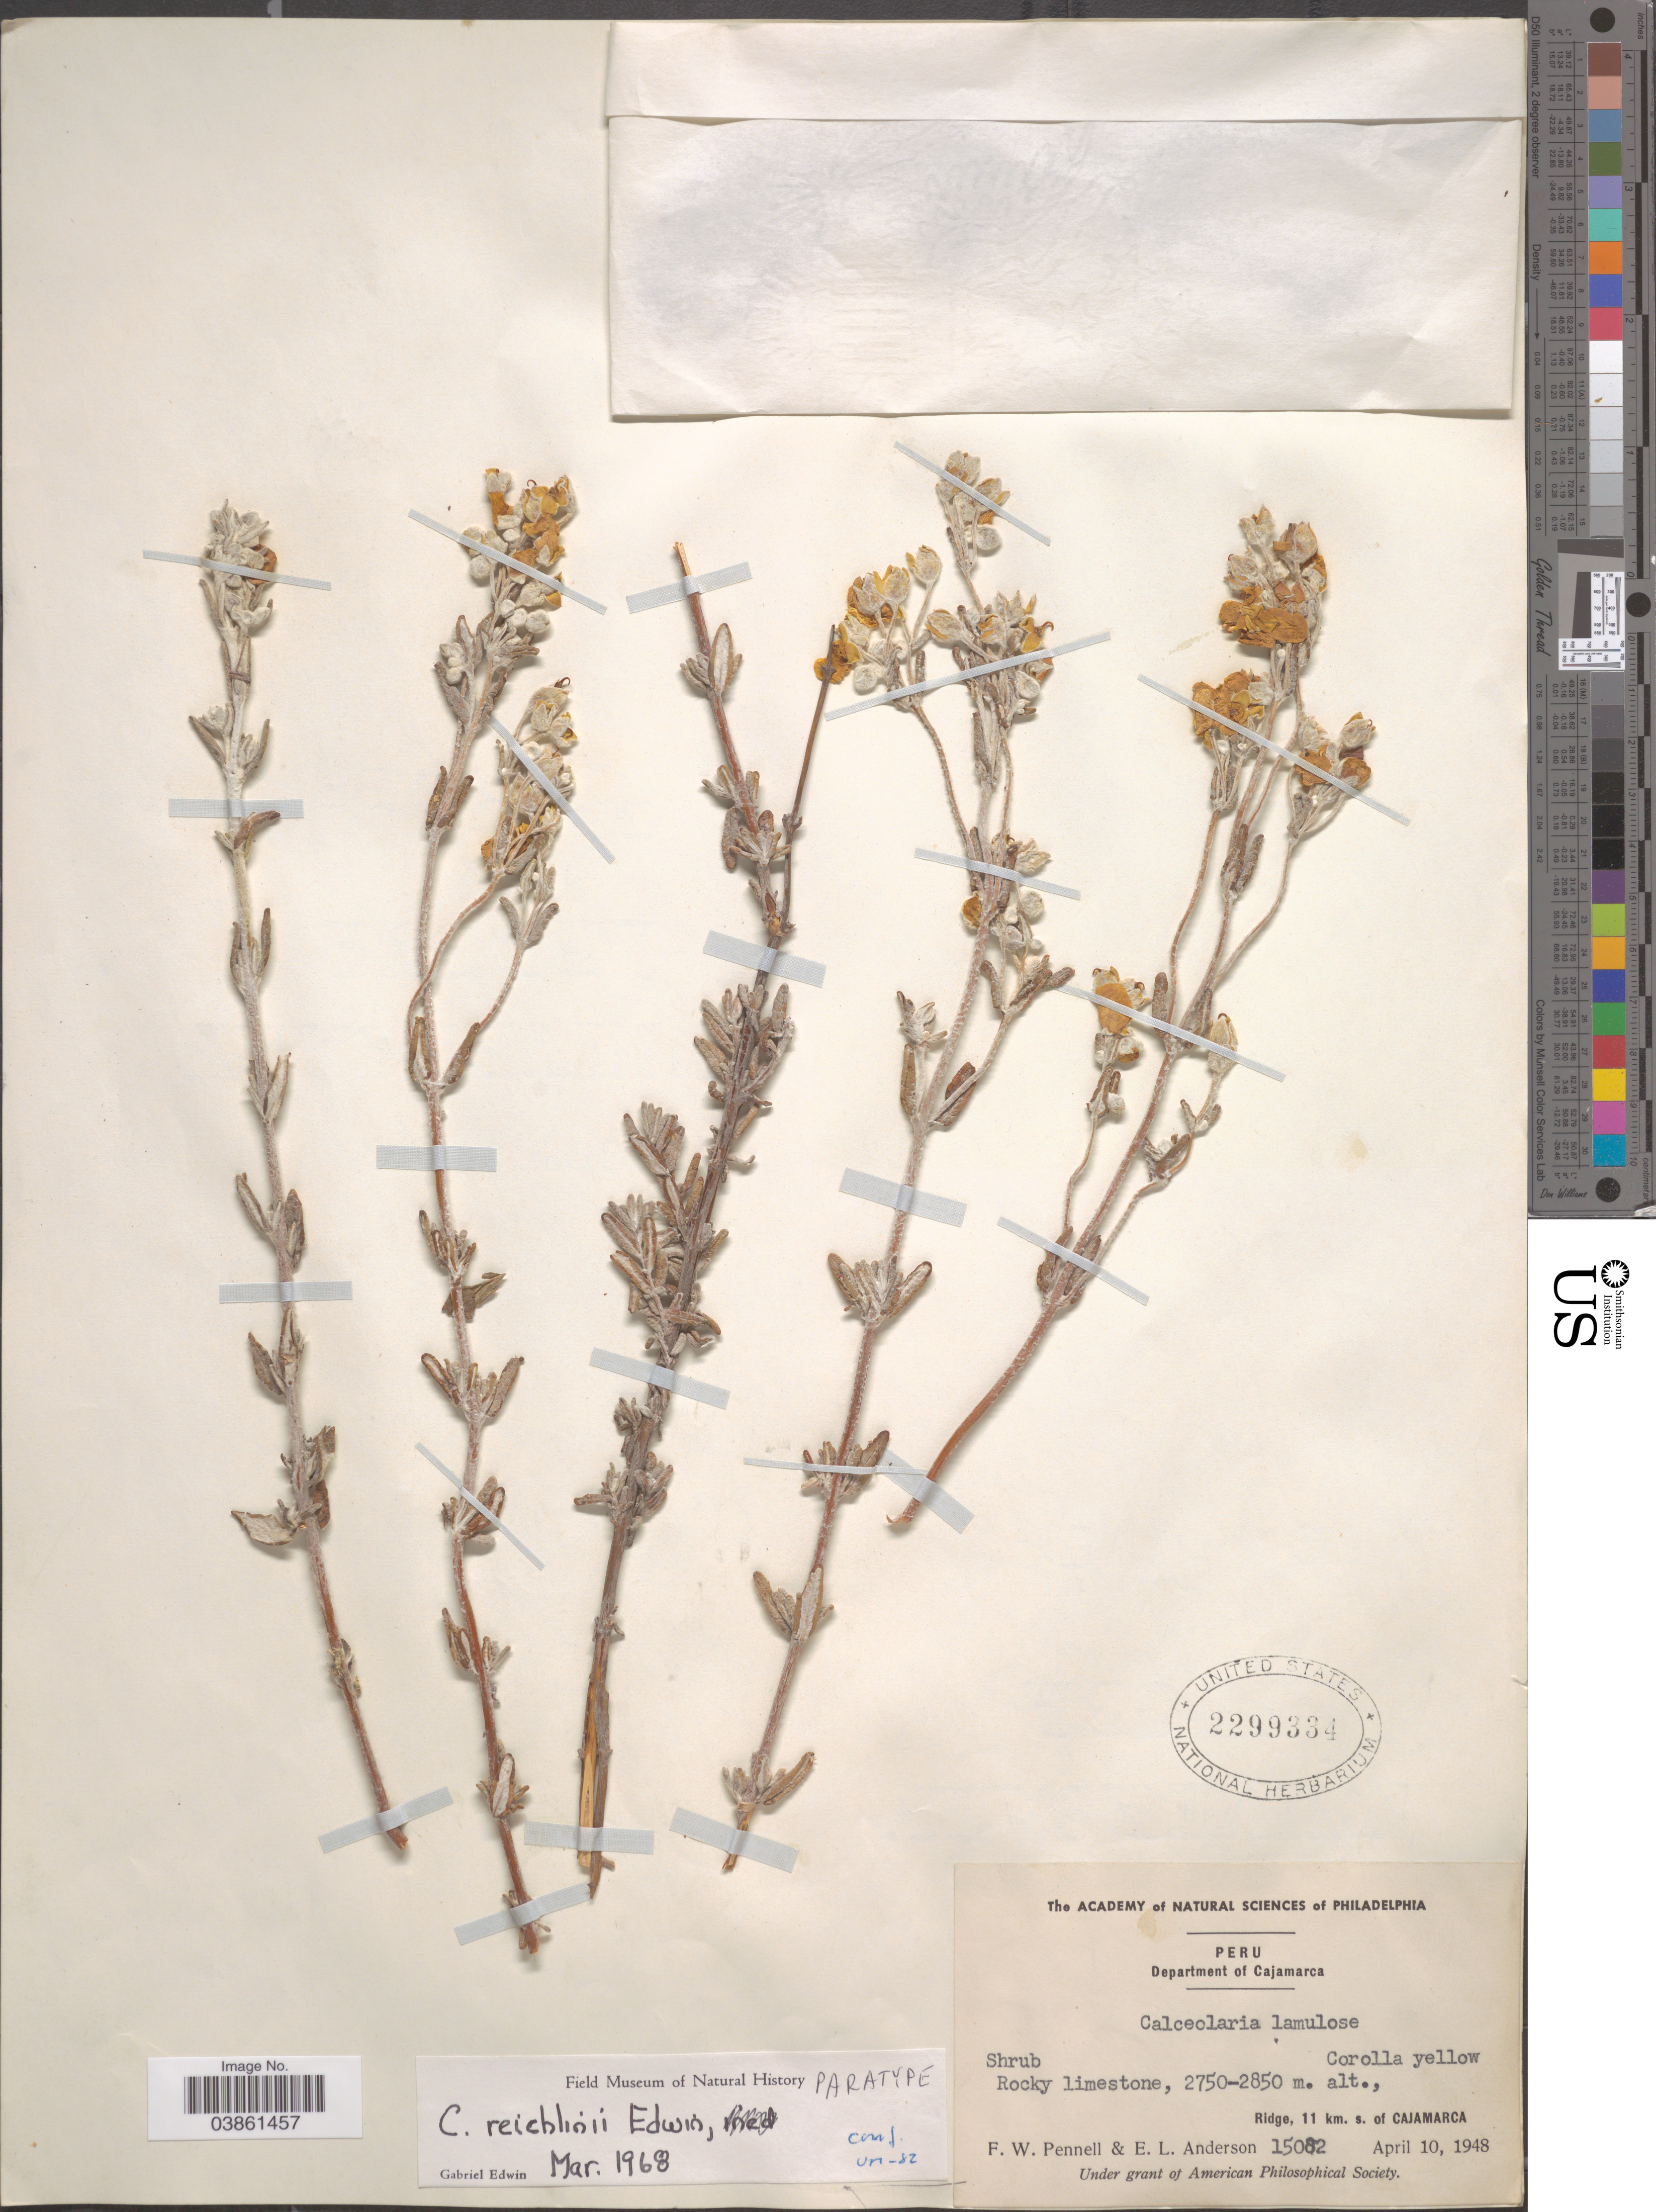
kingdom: Plantae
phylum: Tracheophyta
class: Magnoliopsida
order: Lamiales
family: Calceolariaceae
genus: Calceolaria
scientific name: Calceolaria reichlinii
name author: Edwin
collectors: F. W. Pennell & E. L. Anderson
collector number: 15082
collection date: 1948-04-10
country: Peru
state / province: Cajamarca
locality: Department of Cajamarca. Ridge, 11 km. s. of Cajamarca.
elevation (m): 2750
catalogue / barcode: US 2299334